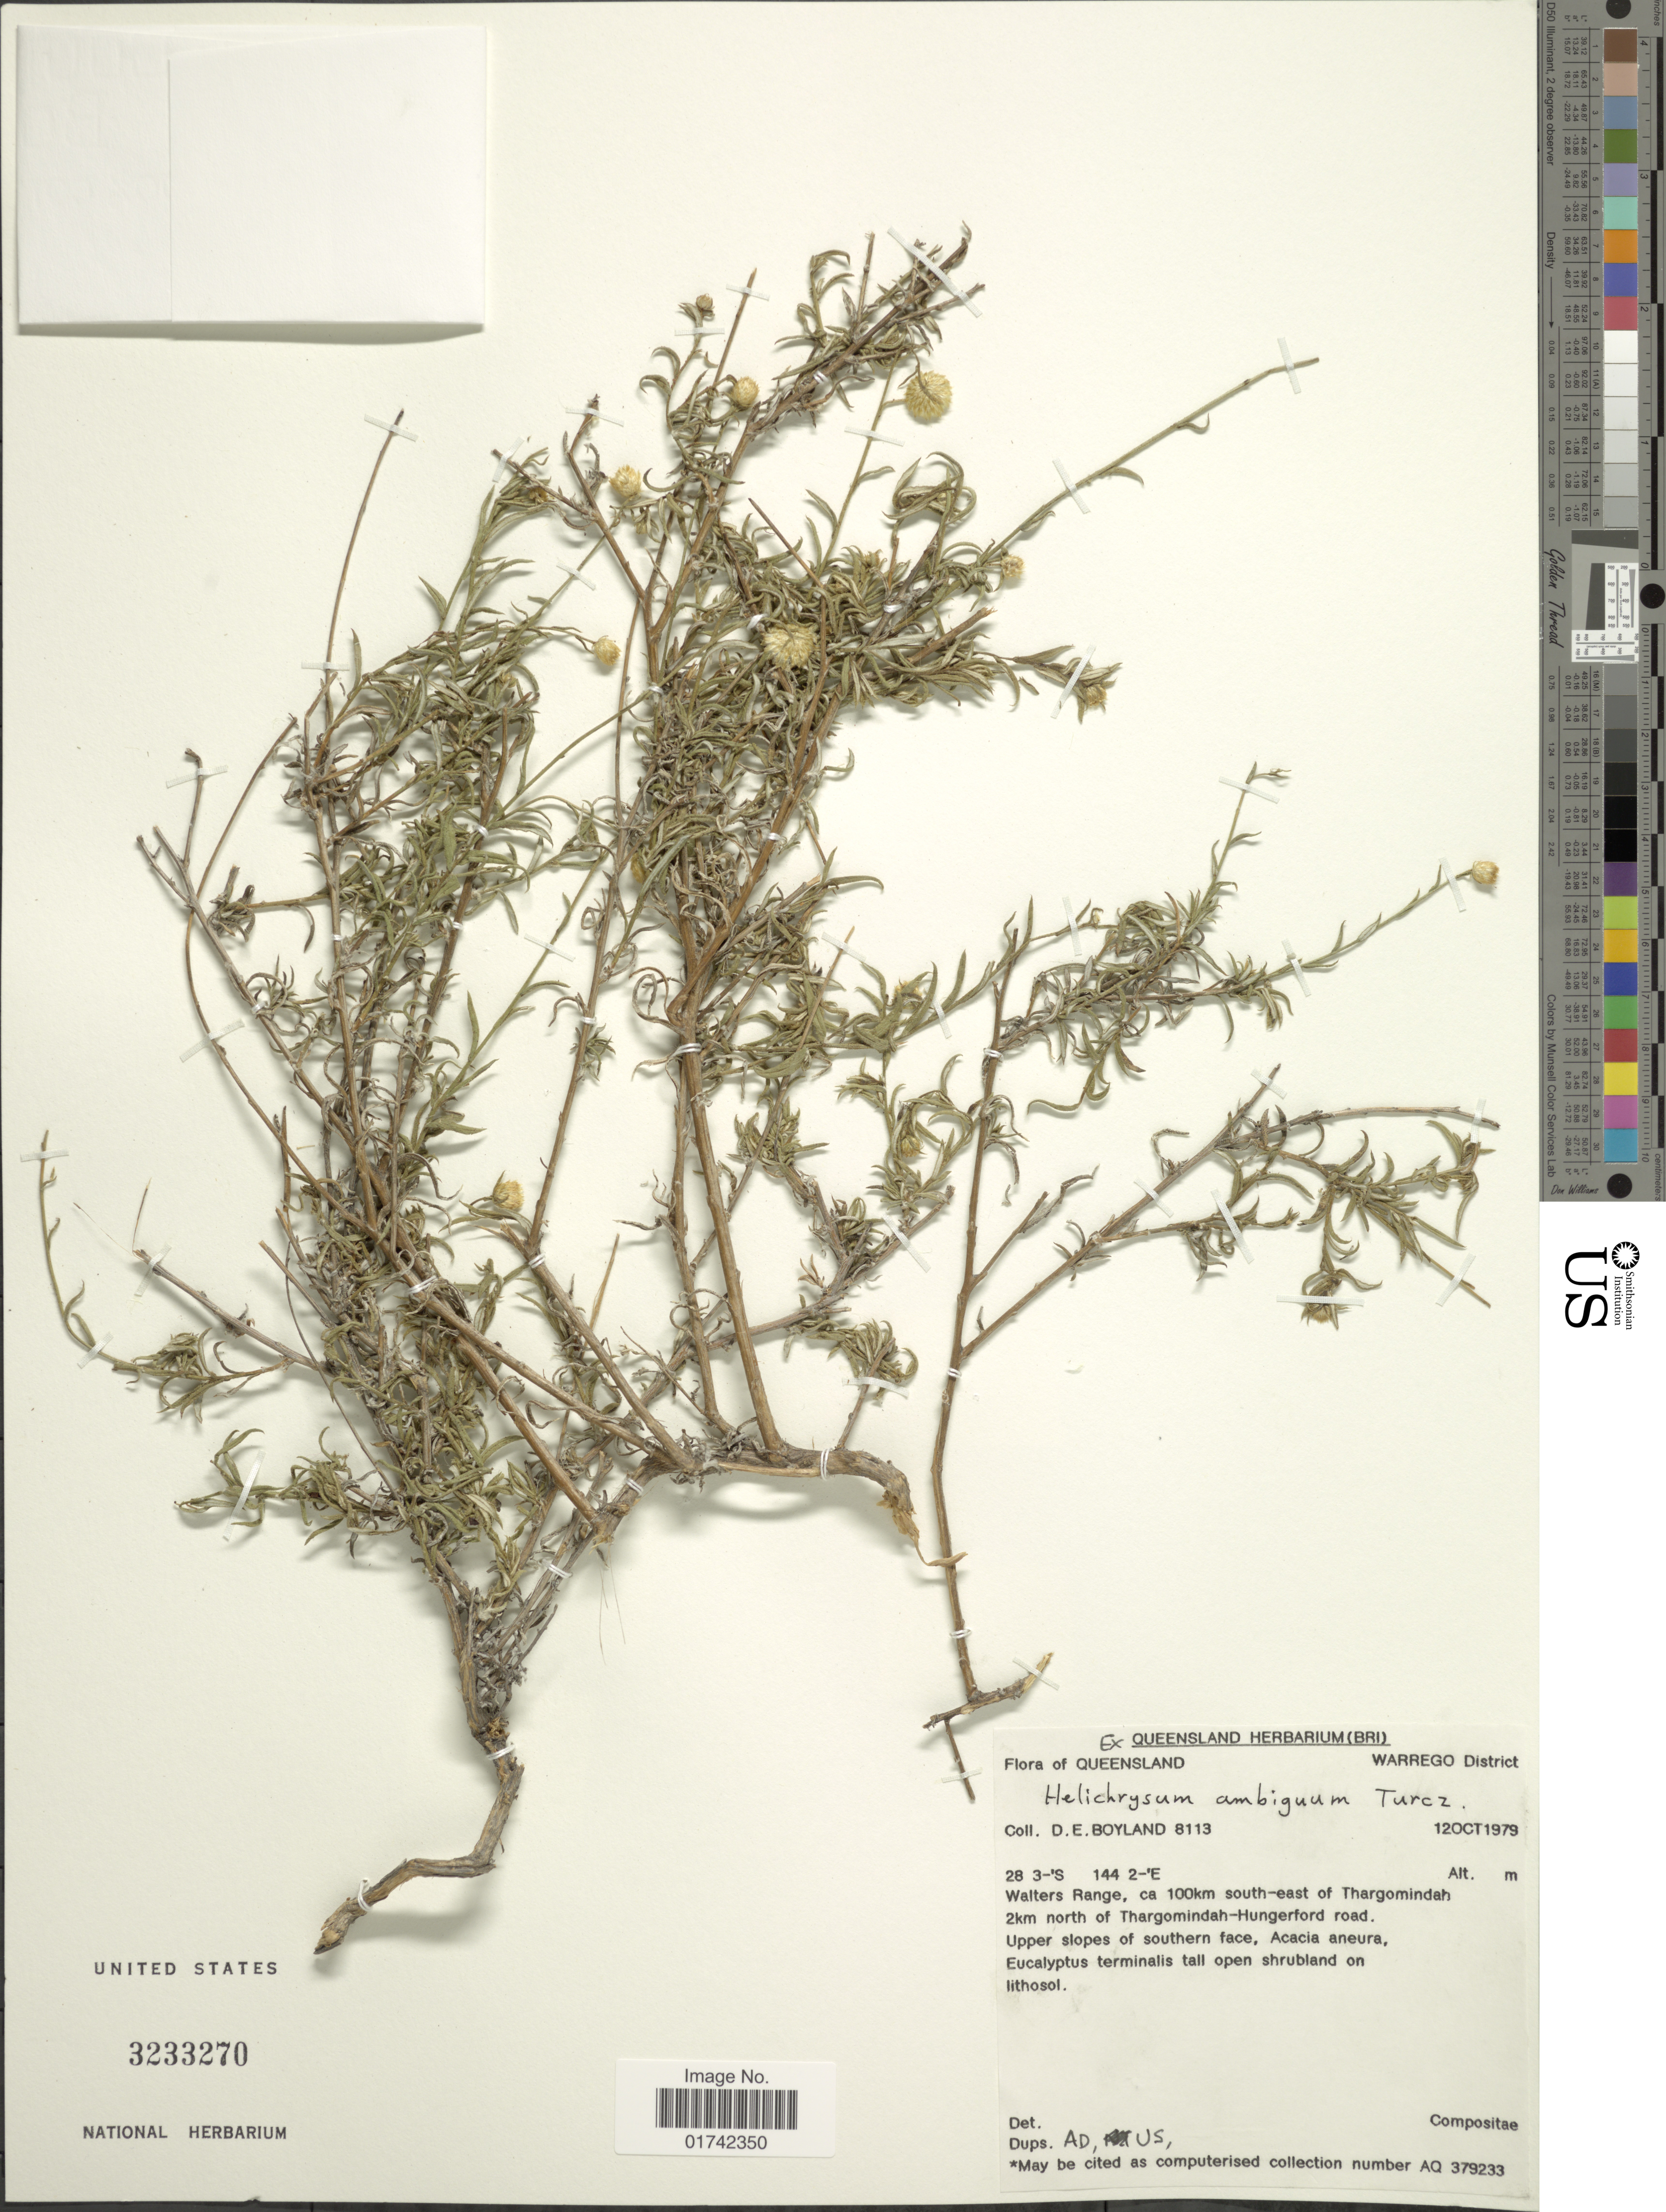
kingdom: Plantae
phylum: Tracheophyta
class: Magnoliopsida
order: Asterales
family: Asteraceae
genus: Helichrysum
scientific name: Helichrysum ambiguum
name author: Turcz.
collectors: D. Boyland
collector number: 8113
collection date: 1979-10-12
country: Australia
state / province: Queensland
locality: Warrego District, Walters Range, ca 100 km south-east of Thargomindah, 2 km north of Thargomindah-Hungerford road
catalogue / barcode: US 3233270